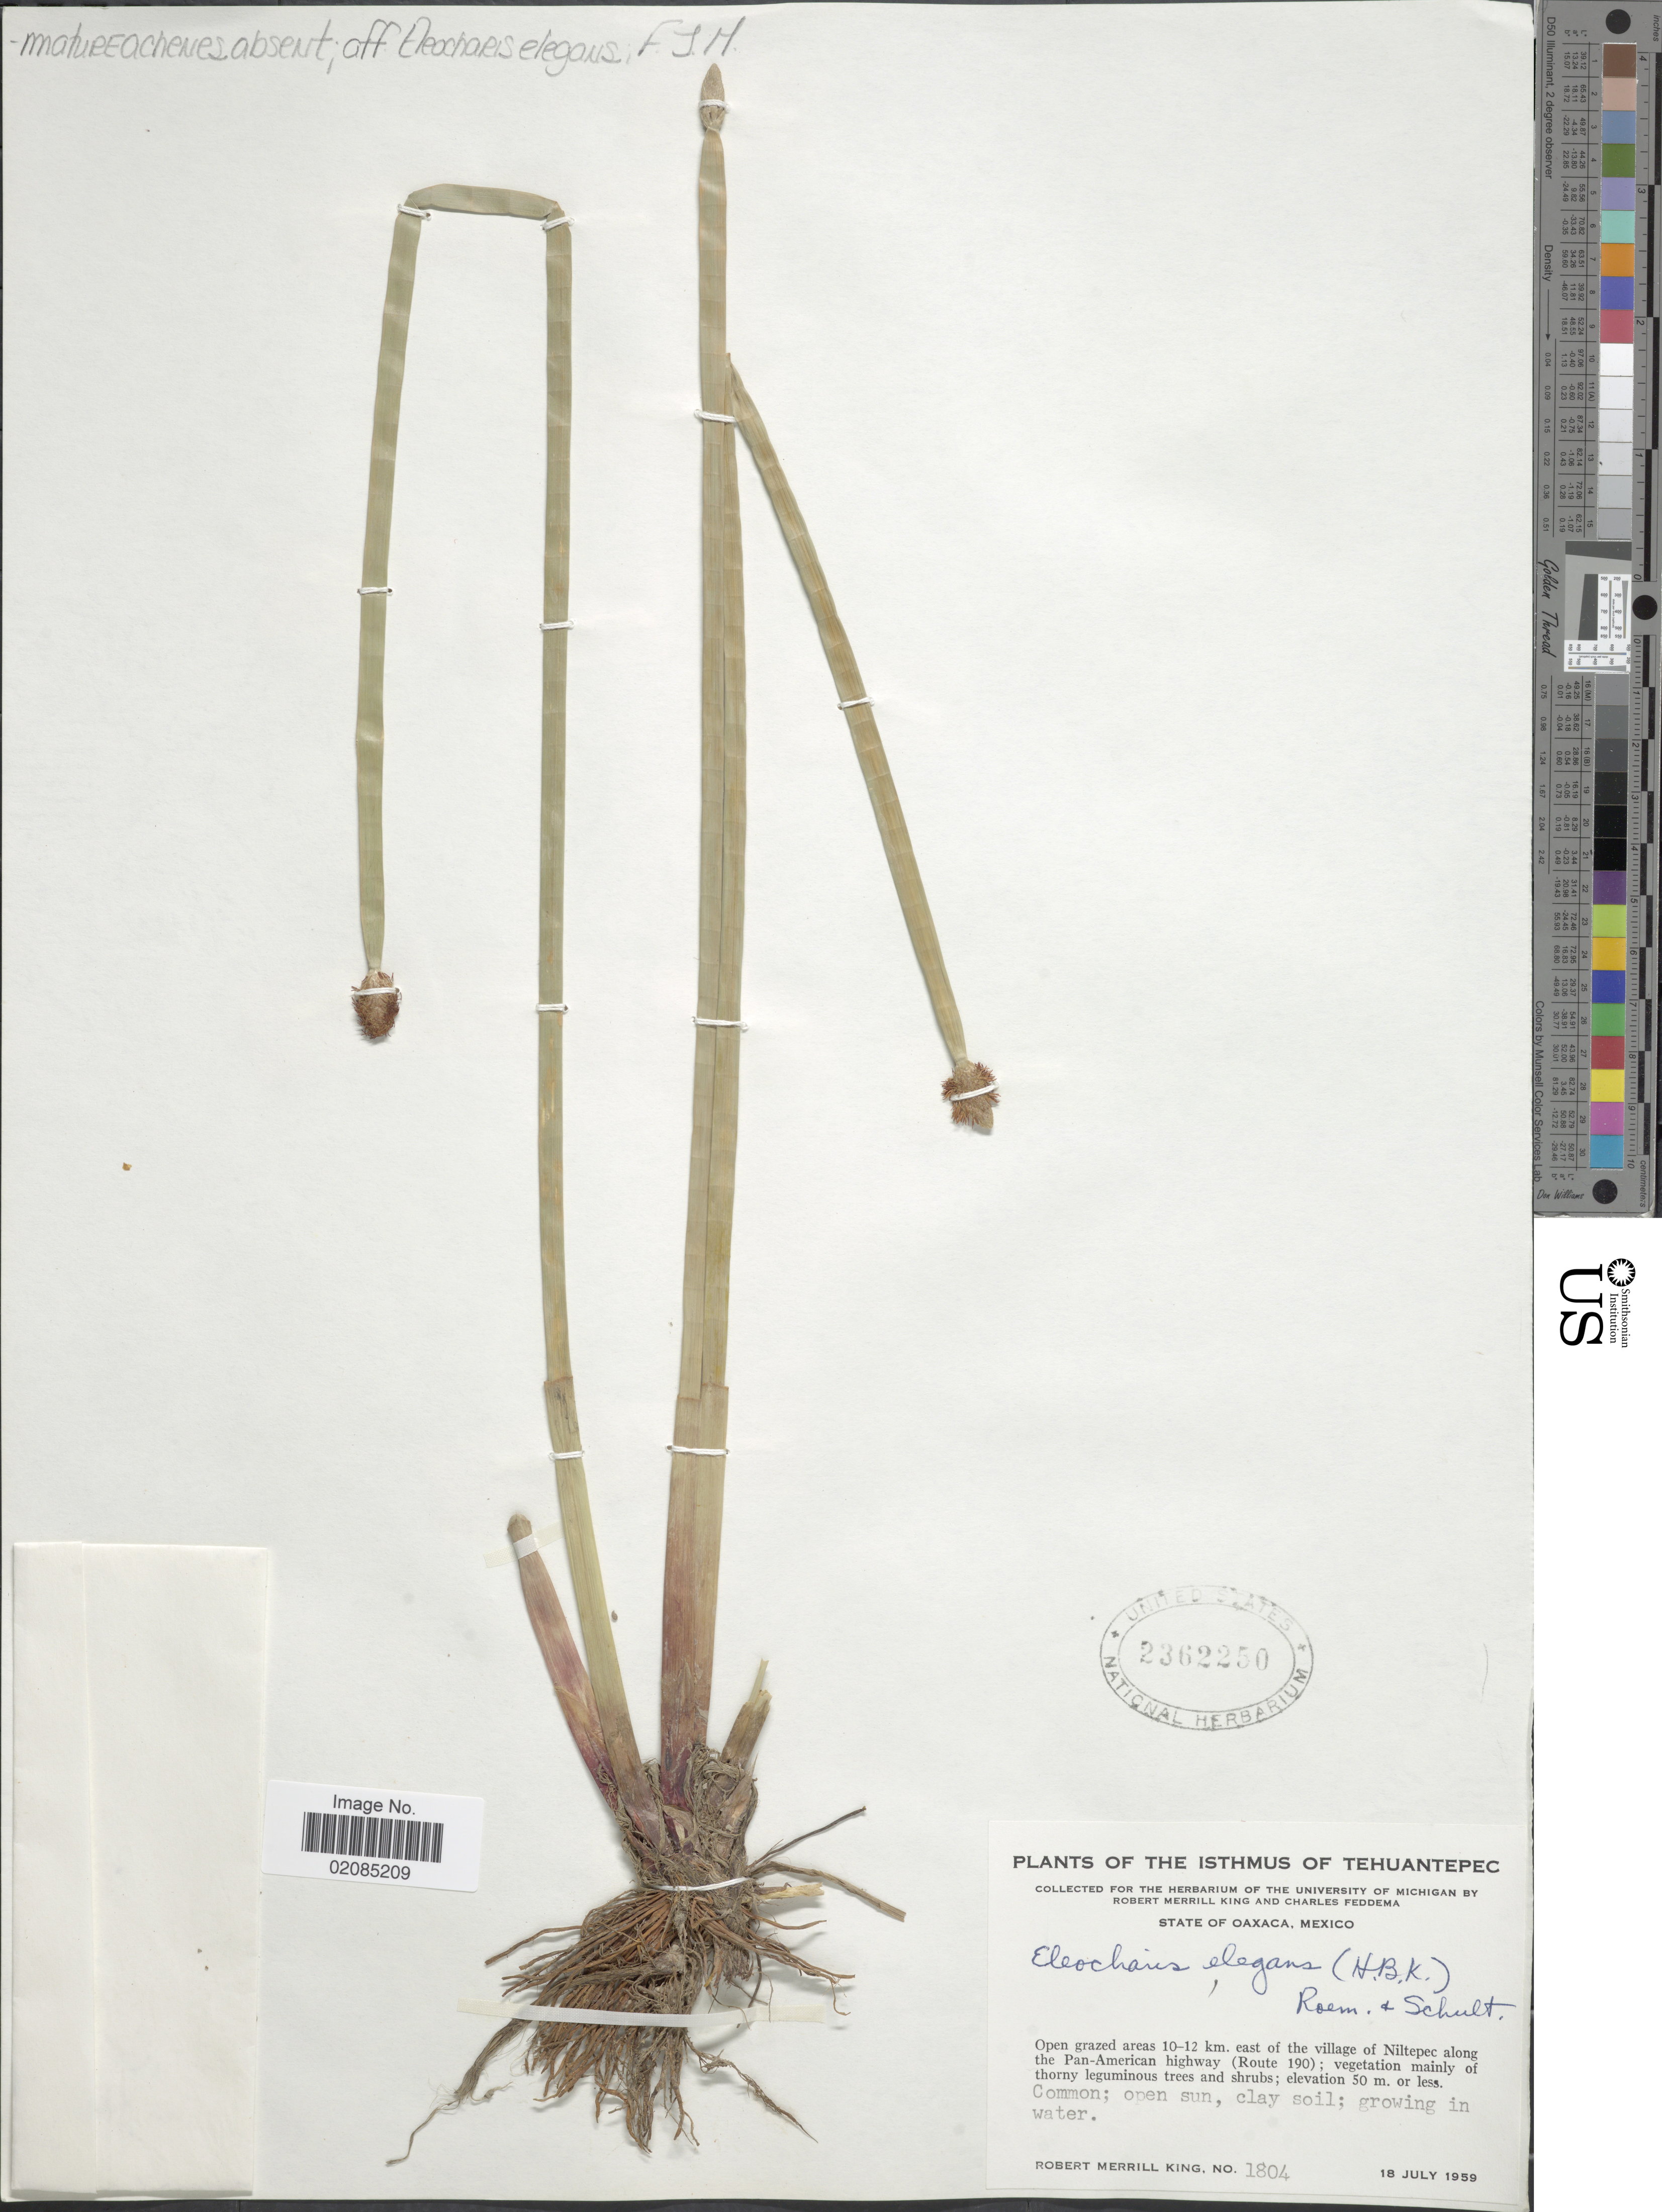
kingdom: Plantae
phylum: Tracheophyta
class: Liliopsida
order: Poales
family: Cyperaceae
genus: Eleocharis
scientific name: Eleocharis elegans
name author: (Kunth) Roem. & Schult.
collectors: R. M. King & C. Feddema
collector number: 1804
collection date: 1959-07-18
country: Mexico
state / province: Oaxaca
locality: Isthmus of Tehuantepec, State of Oaxaca, Open grazed areas 10-12 km. east of the village of Niltepec along the Pan-American highway (Route 190)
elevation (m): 50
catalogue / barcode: US 2362250